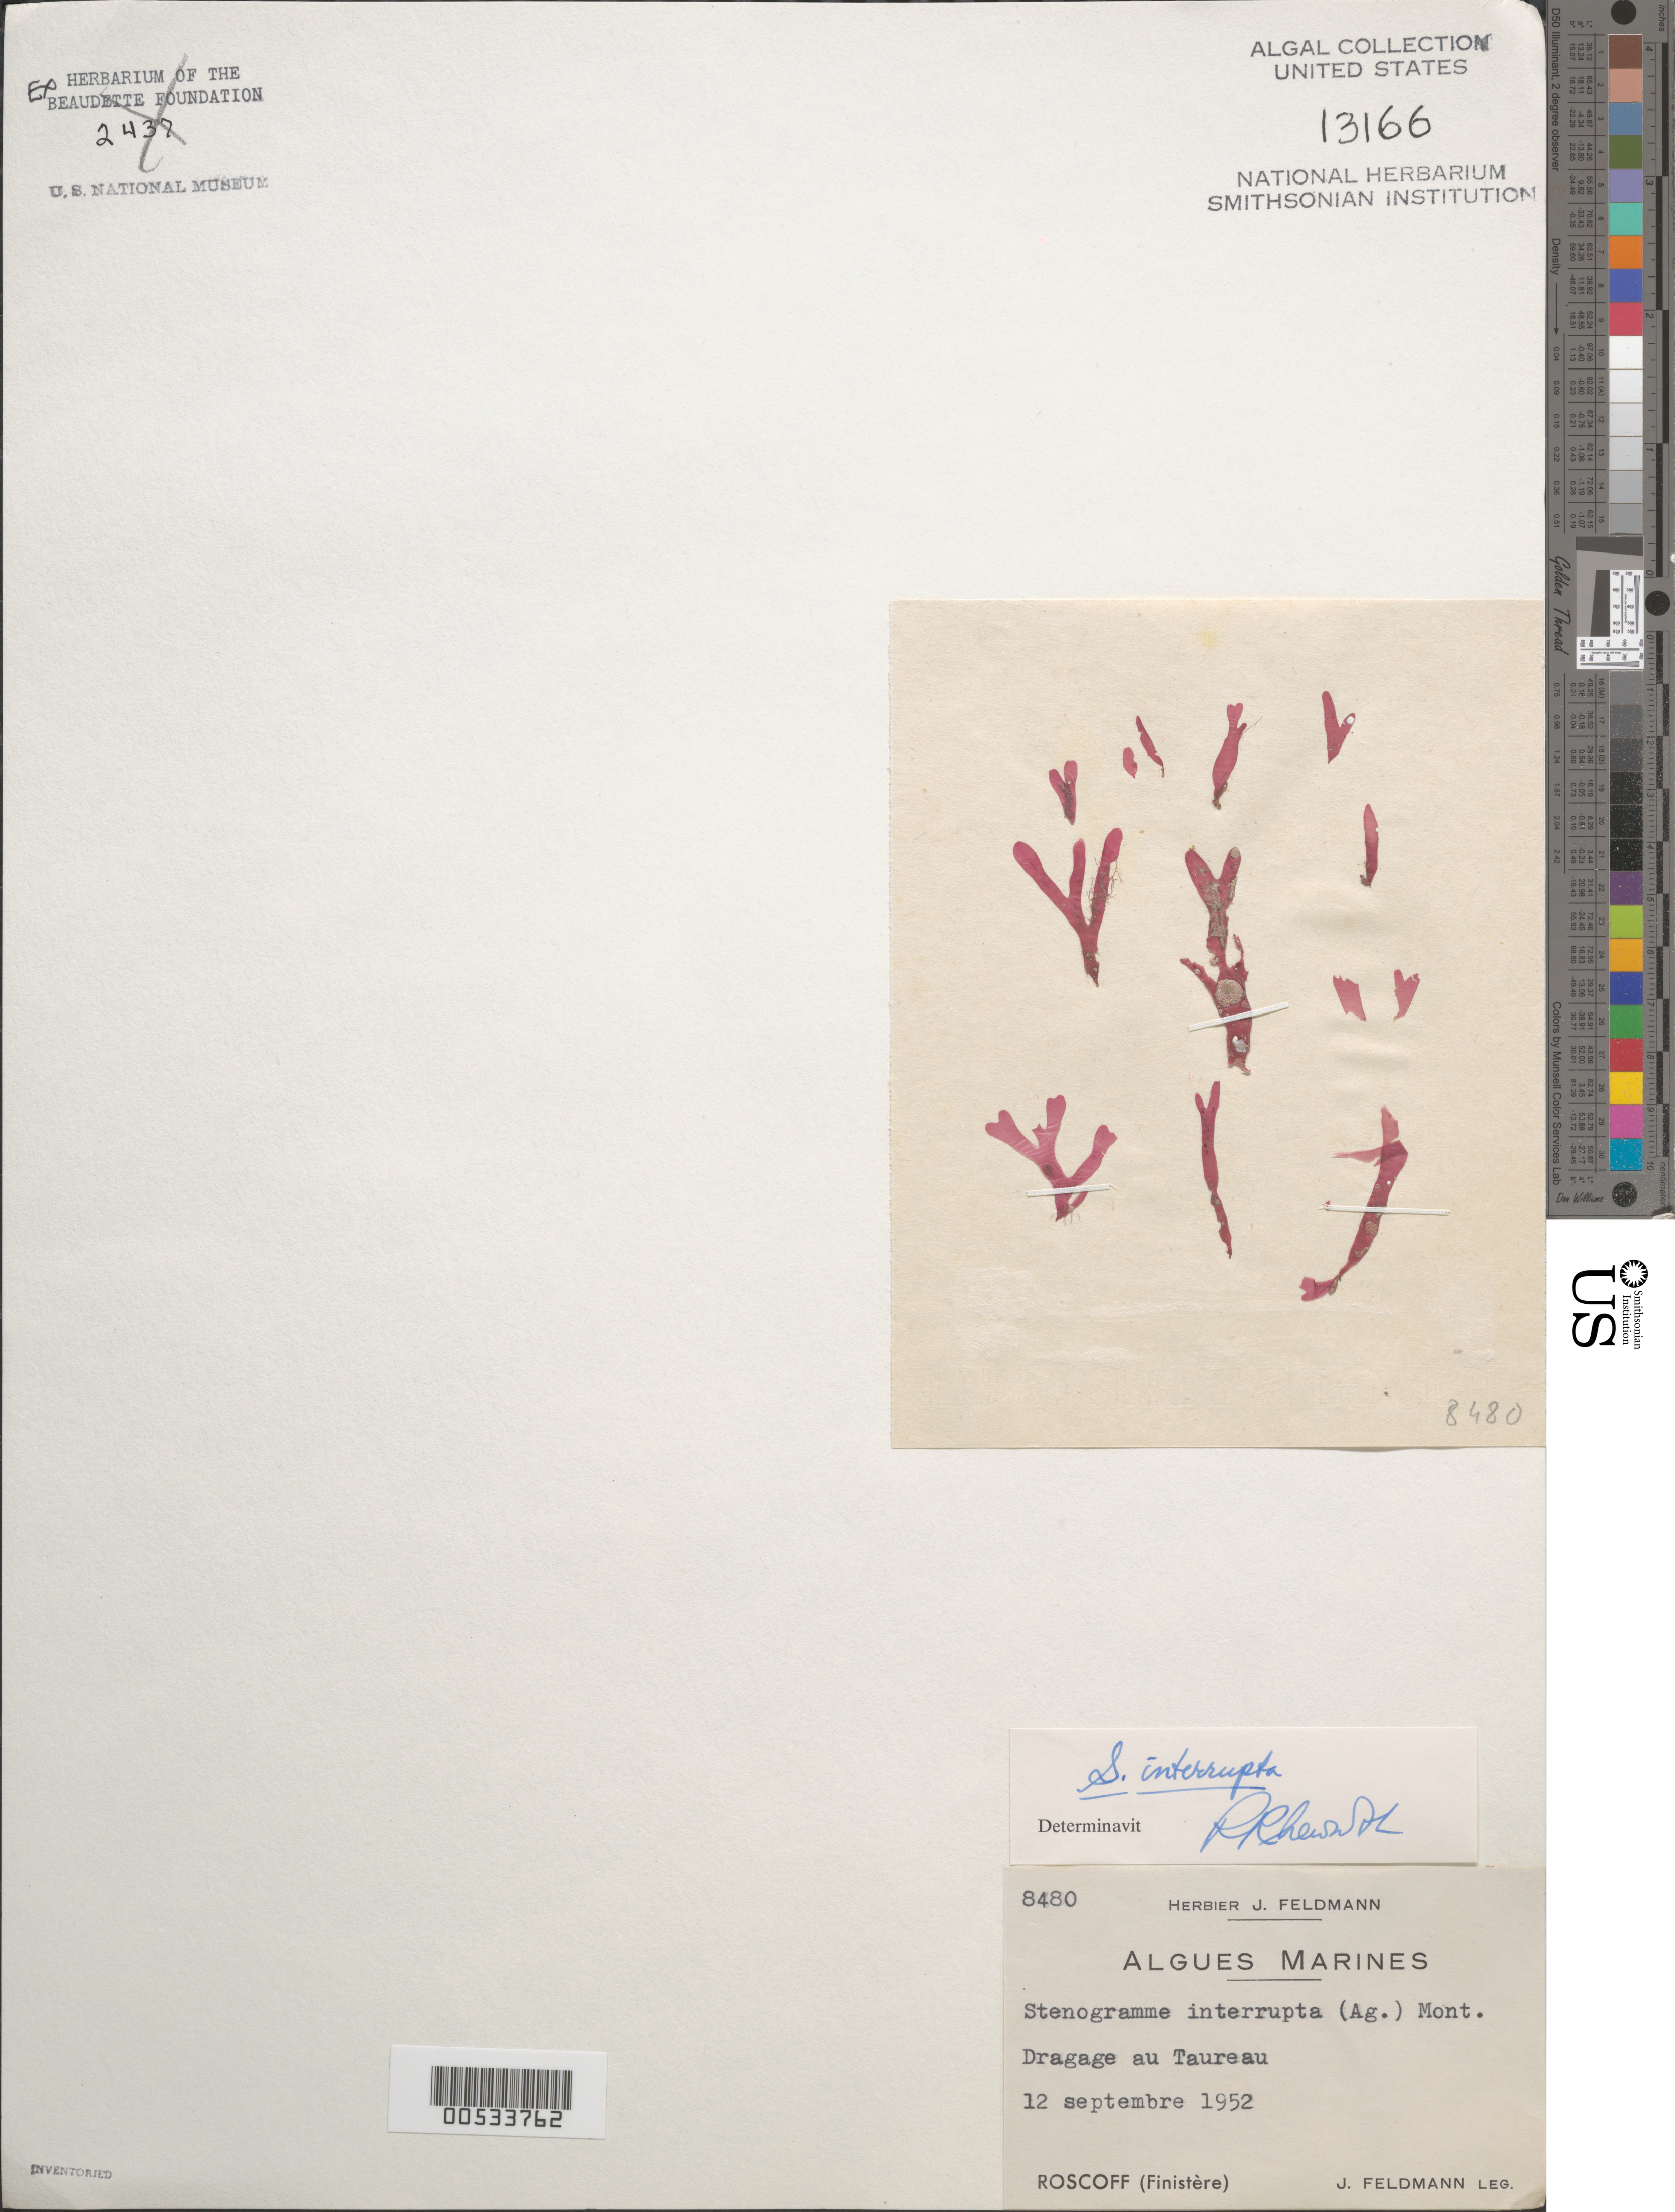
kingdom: Plantae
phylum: Rhodophyta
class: Florideophyceae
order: Gigartinales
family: Phyllophoraceae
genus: Stenogramma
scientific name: Stenogramma interruptum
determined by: Newroth, P. R.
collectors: J. Feldmann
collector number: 8480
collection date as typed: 12 Sep 1952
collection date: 1952-09-12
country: France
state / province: Bretagne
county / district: Finistère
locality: Roscoff, taureau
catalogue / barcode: US 13166